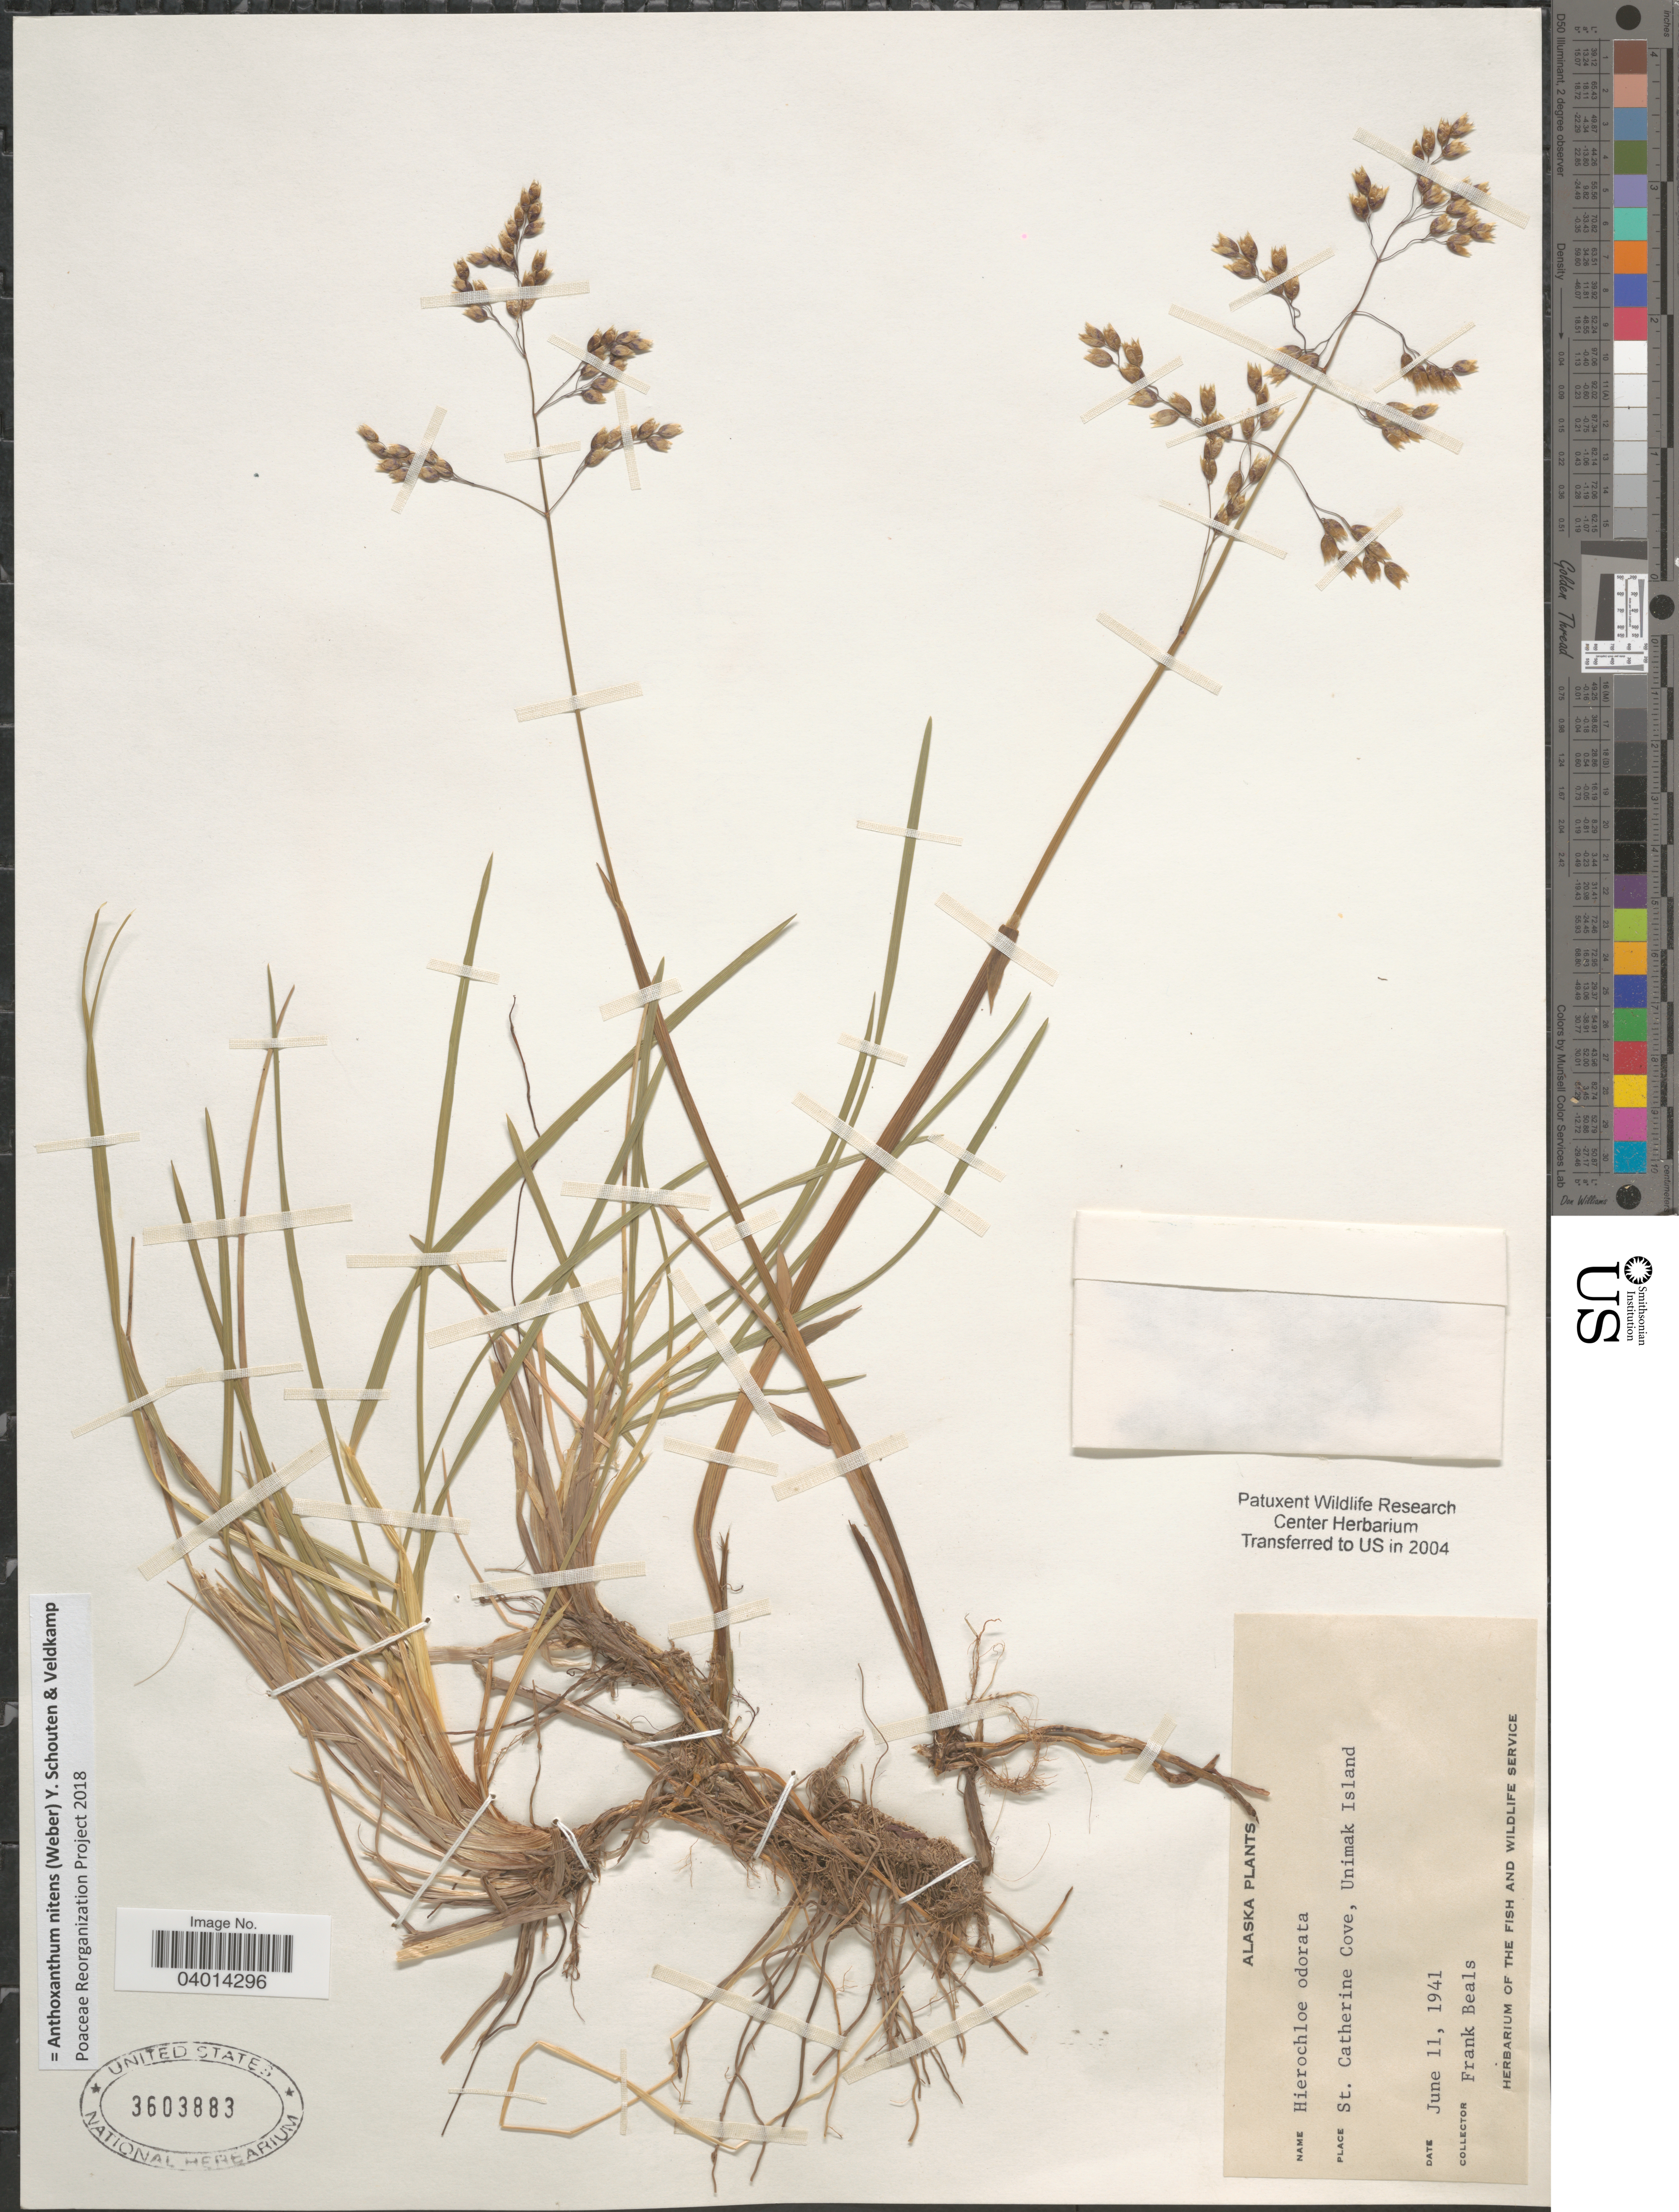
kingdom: Plantae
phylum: Tracheophyta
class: Liliopsida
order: Poales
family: Poaceae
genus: Anthoxanthum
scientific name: Anthoxanthum nitens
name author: (G.H. Weber) R.T.A. Schouten & Veldkamp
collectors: F. Beals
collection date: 1941-06-11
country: United States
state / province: Alaska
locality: St. Catherine Cove, Unimak Island.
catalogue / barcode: US 3603883